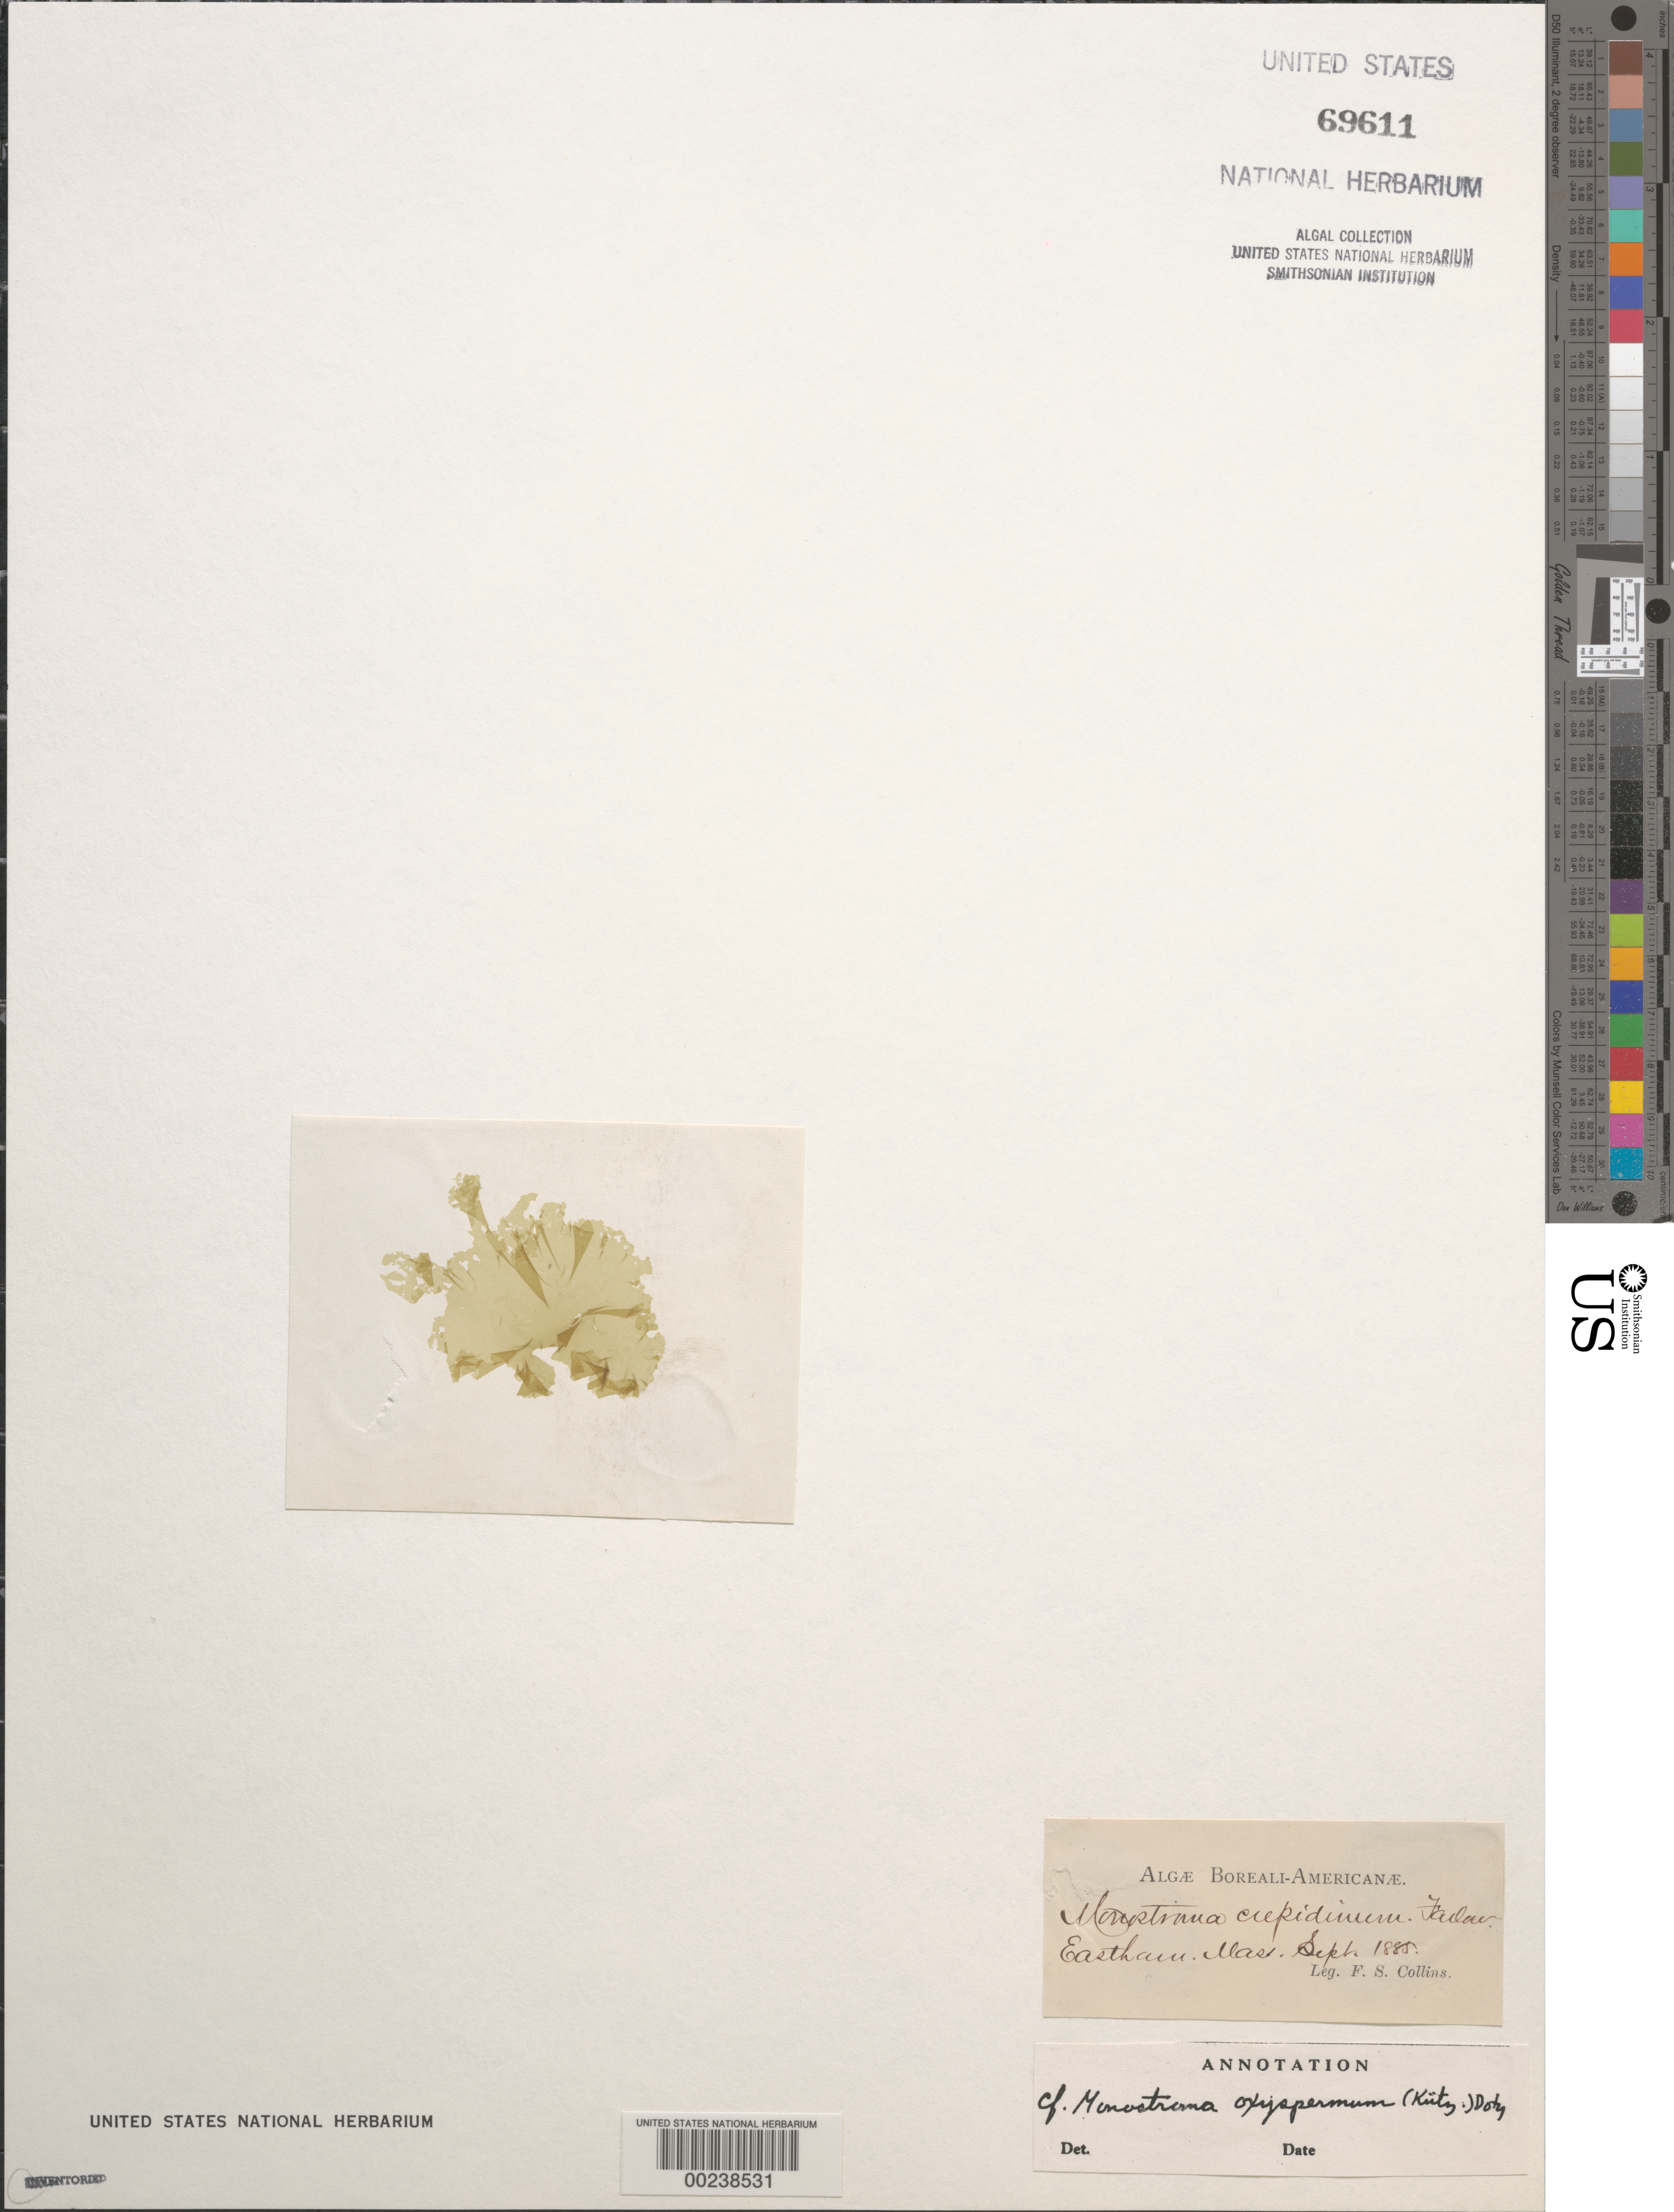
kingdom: Plantae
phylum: Chlorophyta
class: Ulvophyceae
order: Ulvales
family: Gayraliaceae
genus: Gayralia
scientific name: Gayralia oxysperma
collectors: F. Collins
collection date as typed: Sep 1885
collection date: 1885-09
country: United States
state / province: Massachusetts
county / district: Barnstable County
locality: Eastham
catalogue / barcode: US 69611